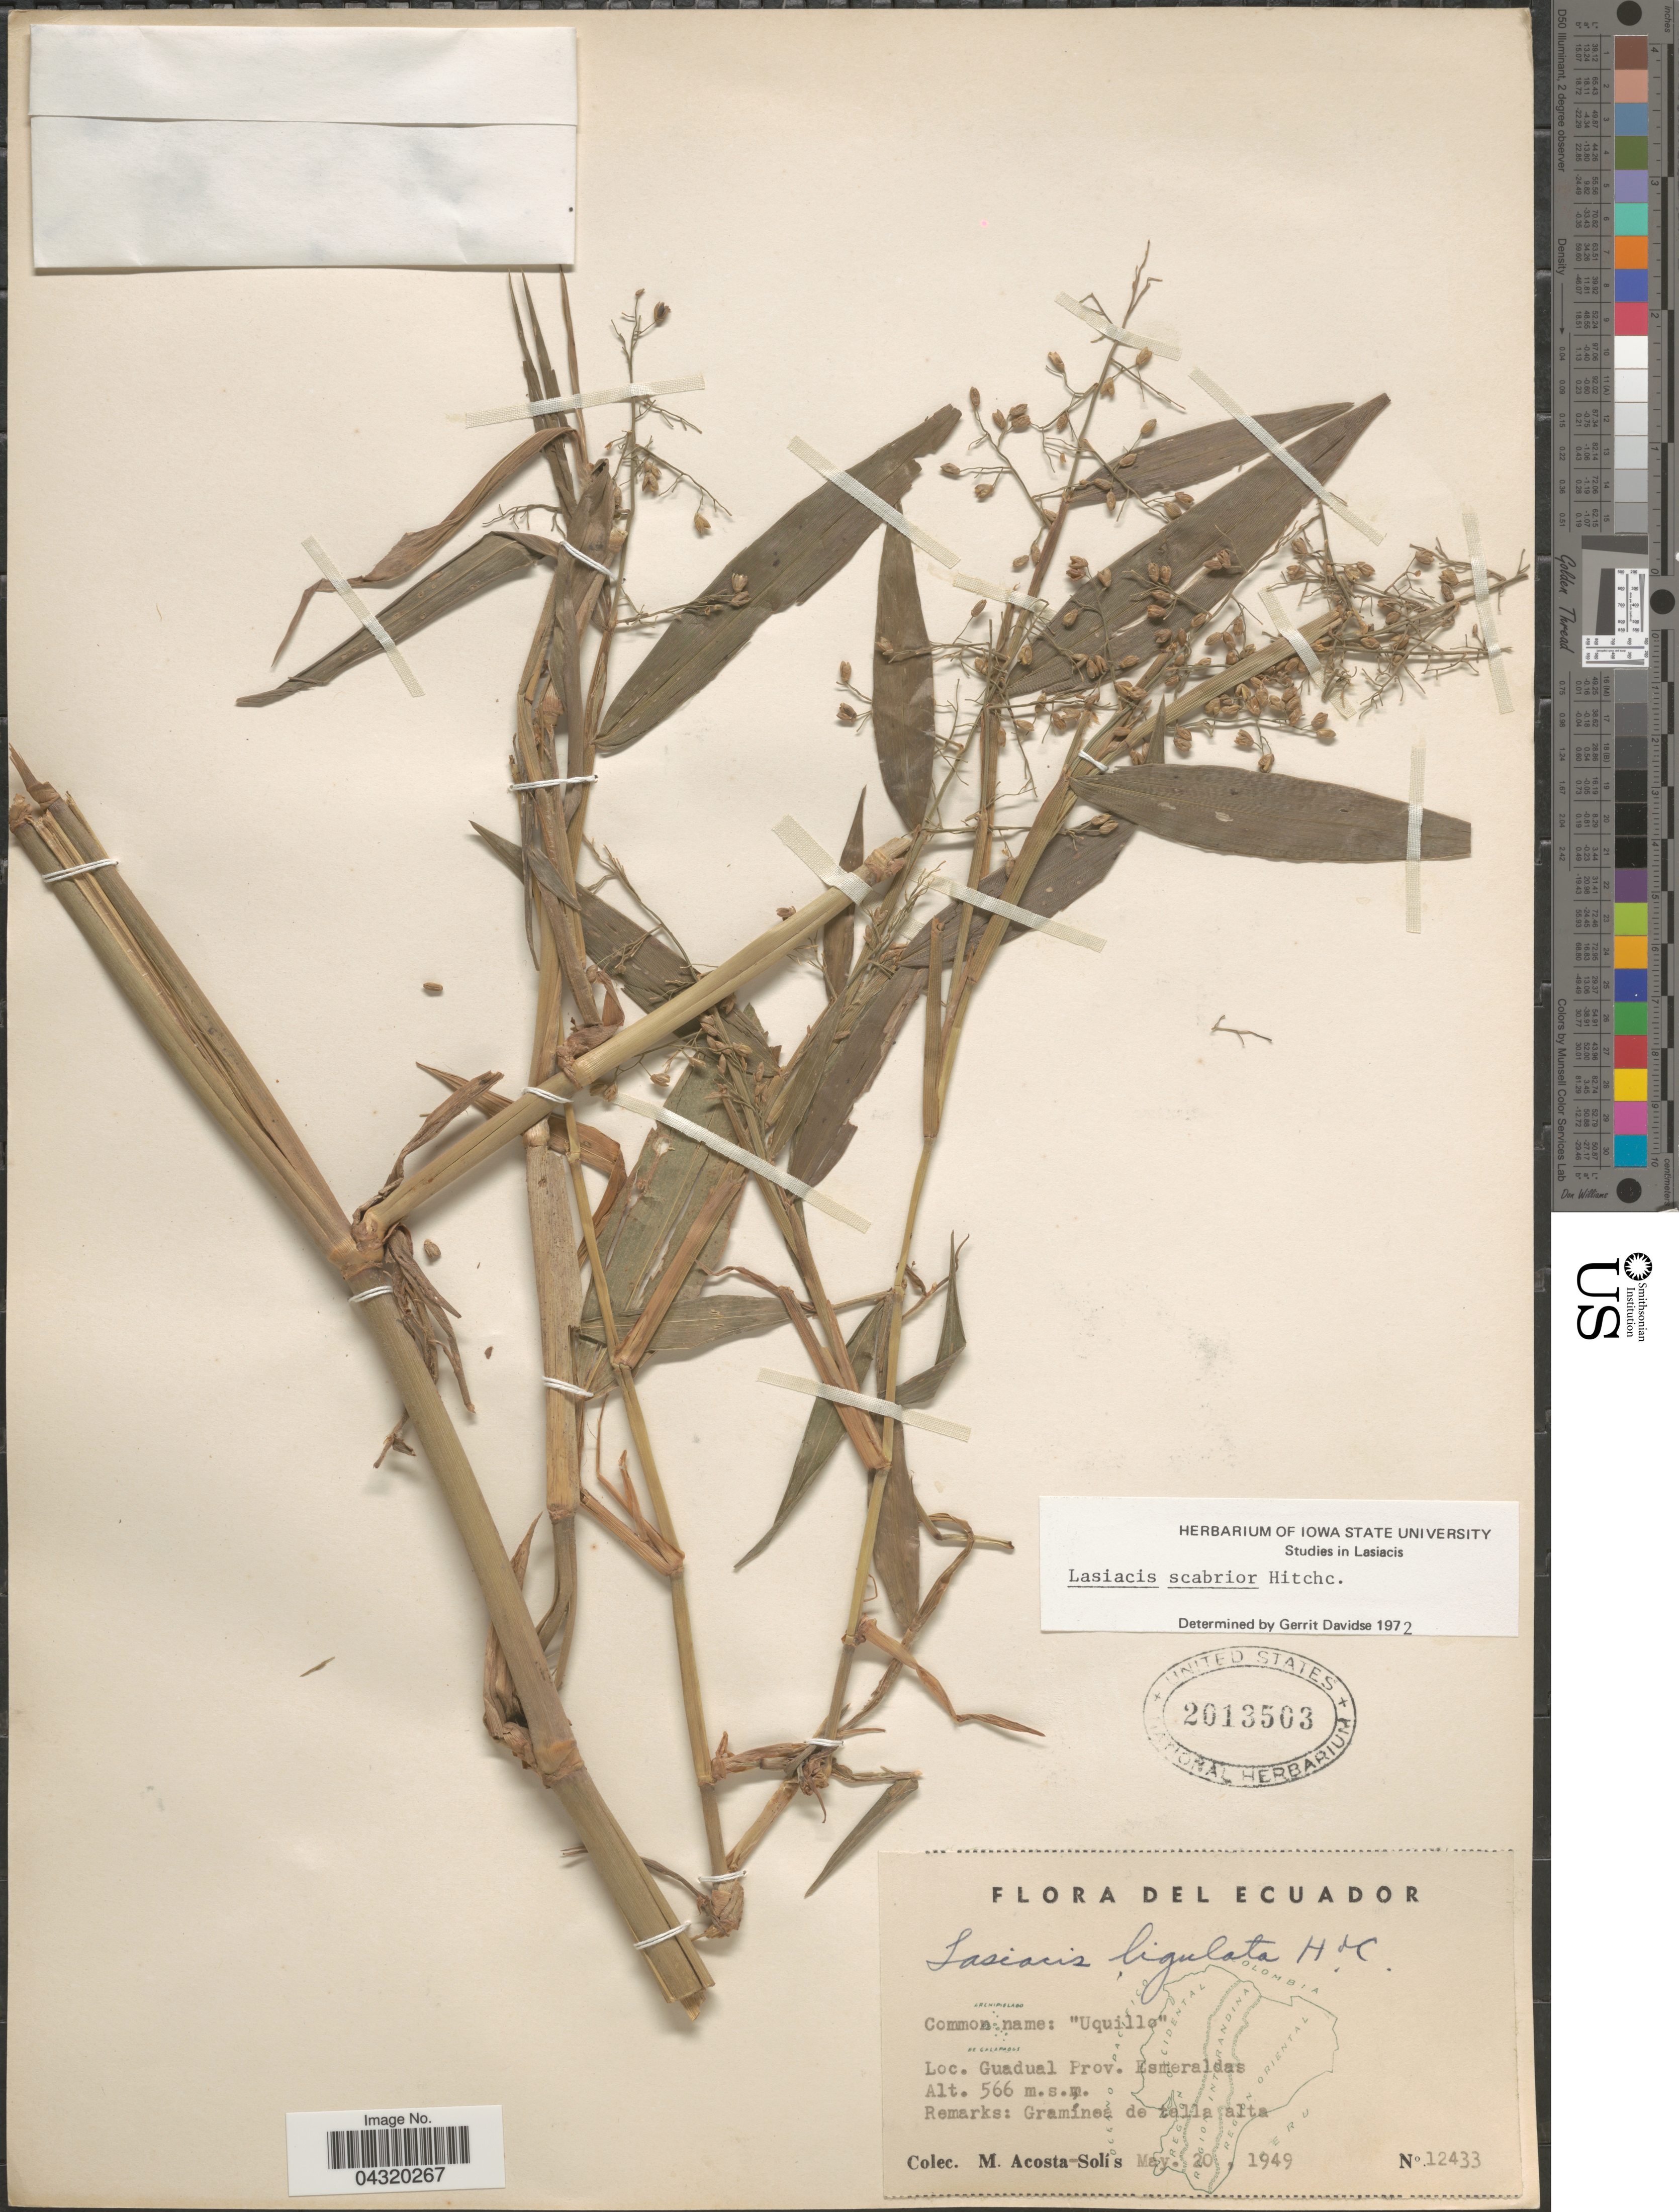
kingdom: Plantae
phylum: Tracheophyta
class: Liliopsida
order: Poales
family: Poaceae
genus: Lasiacis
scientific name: Lasiacis scabrior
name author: Hitchc.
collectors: M. Acosta Solis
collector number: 12433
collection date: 1949-05-20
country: Ecuador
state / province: Esmeraldas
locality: Guadual.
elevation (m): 566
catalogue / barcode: US 2013503